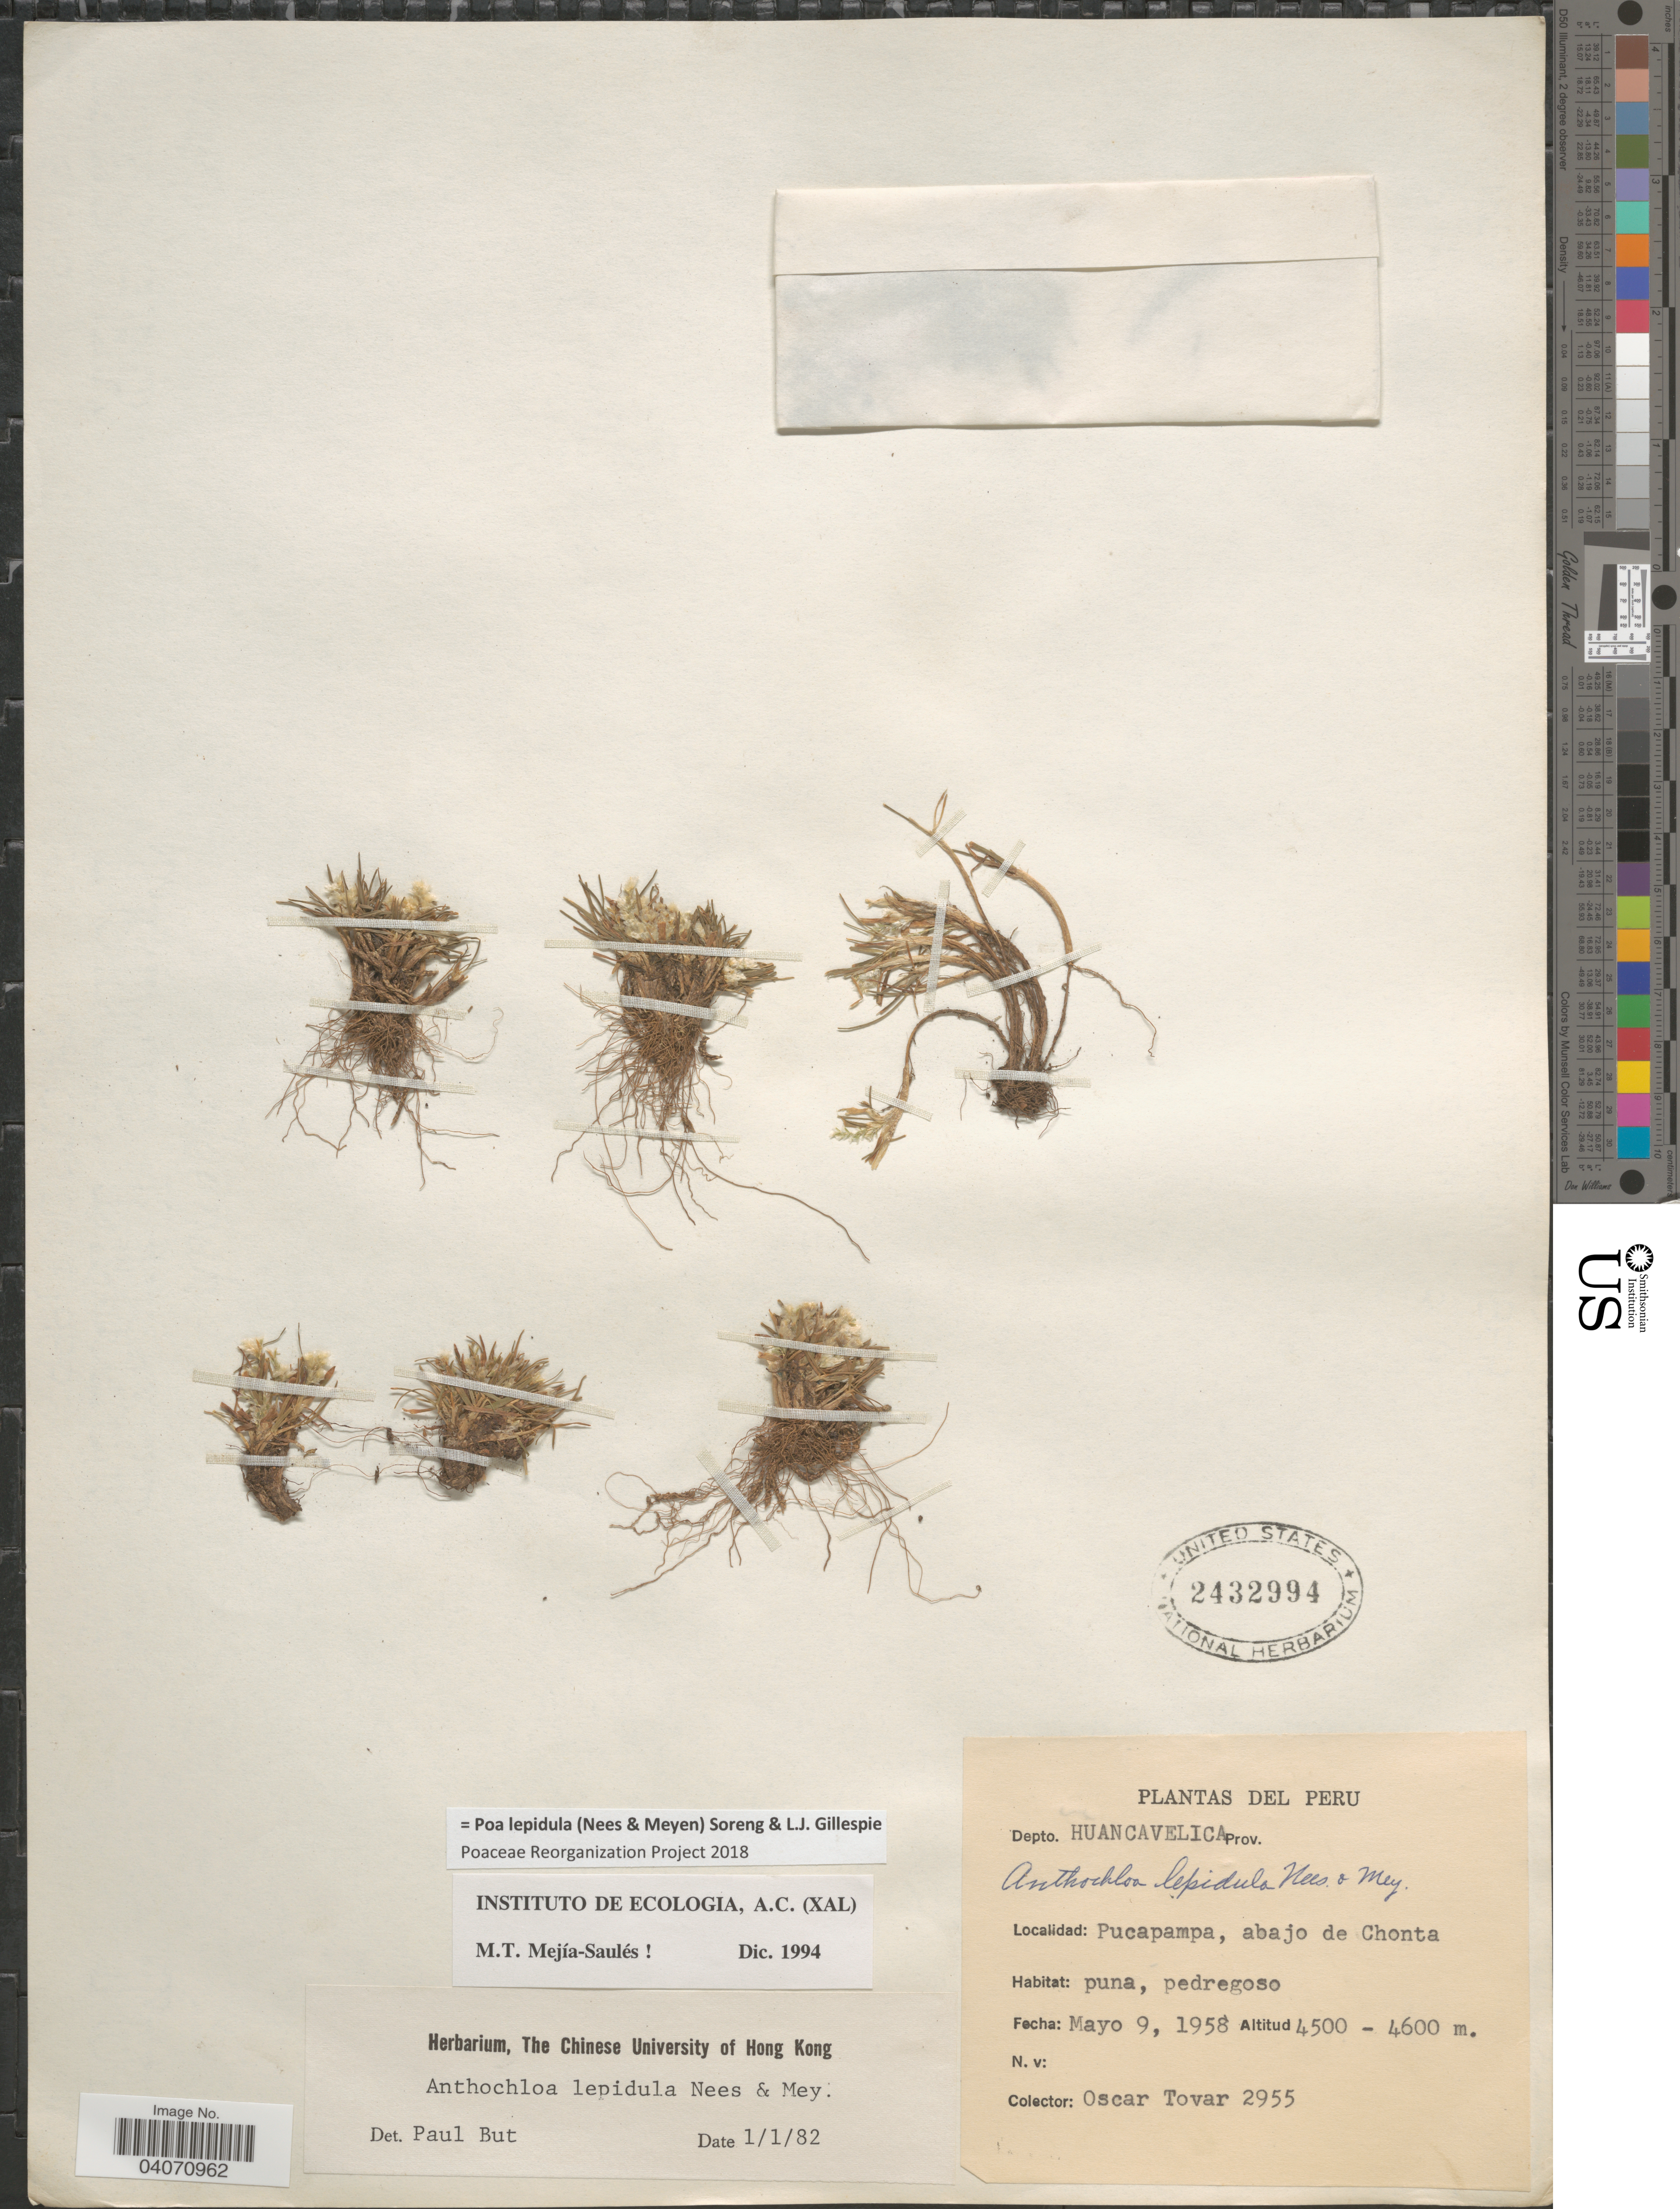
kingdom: Plantae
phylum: Tracheophyta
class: Liliopsida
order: Poales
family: Poaceae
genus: Poa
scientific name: Poa lepidula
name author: (Nees & Meyen) Soreng & L.J. Gillespie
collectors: O. Tovar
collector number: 2955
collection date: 1958-05-09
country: Peru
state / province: Huancavelica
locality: Depto. Huancavelica. Pucapampa, abajo de Chonta.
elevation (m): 4500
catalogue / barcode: US 2432994